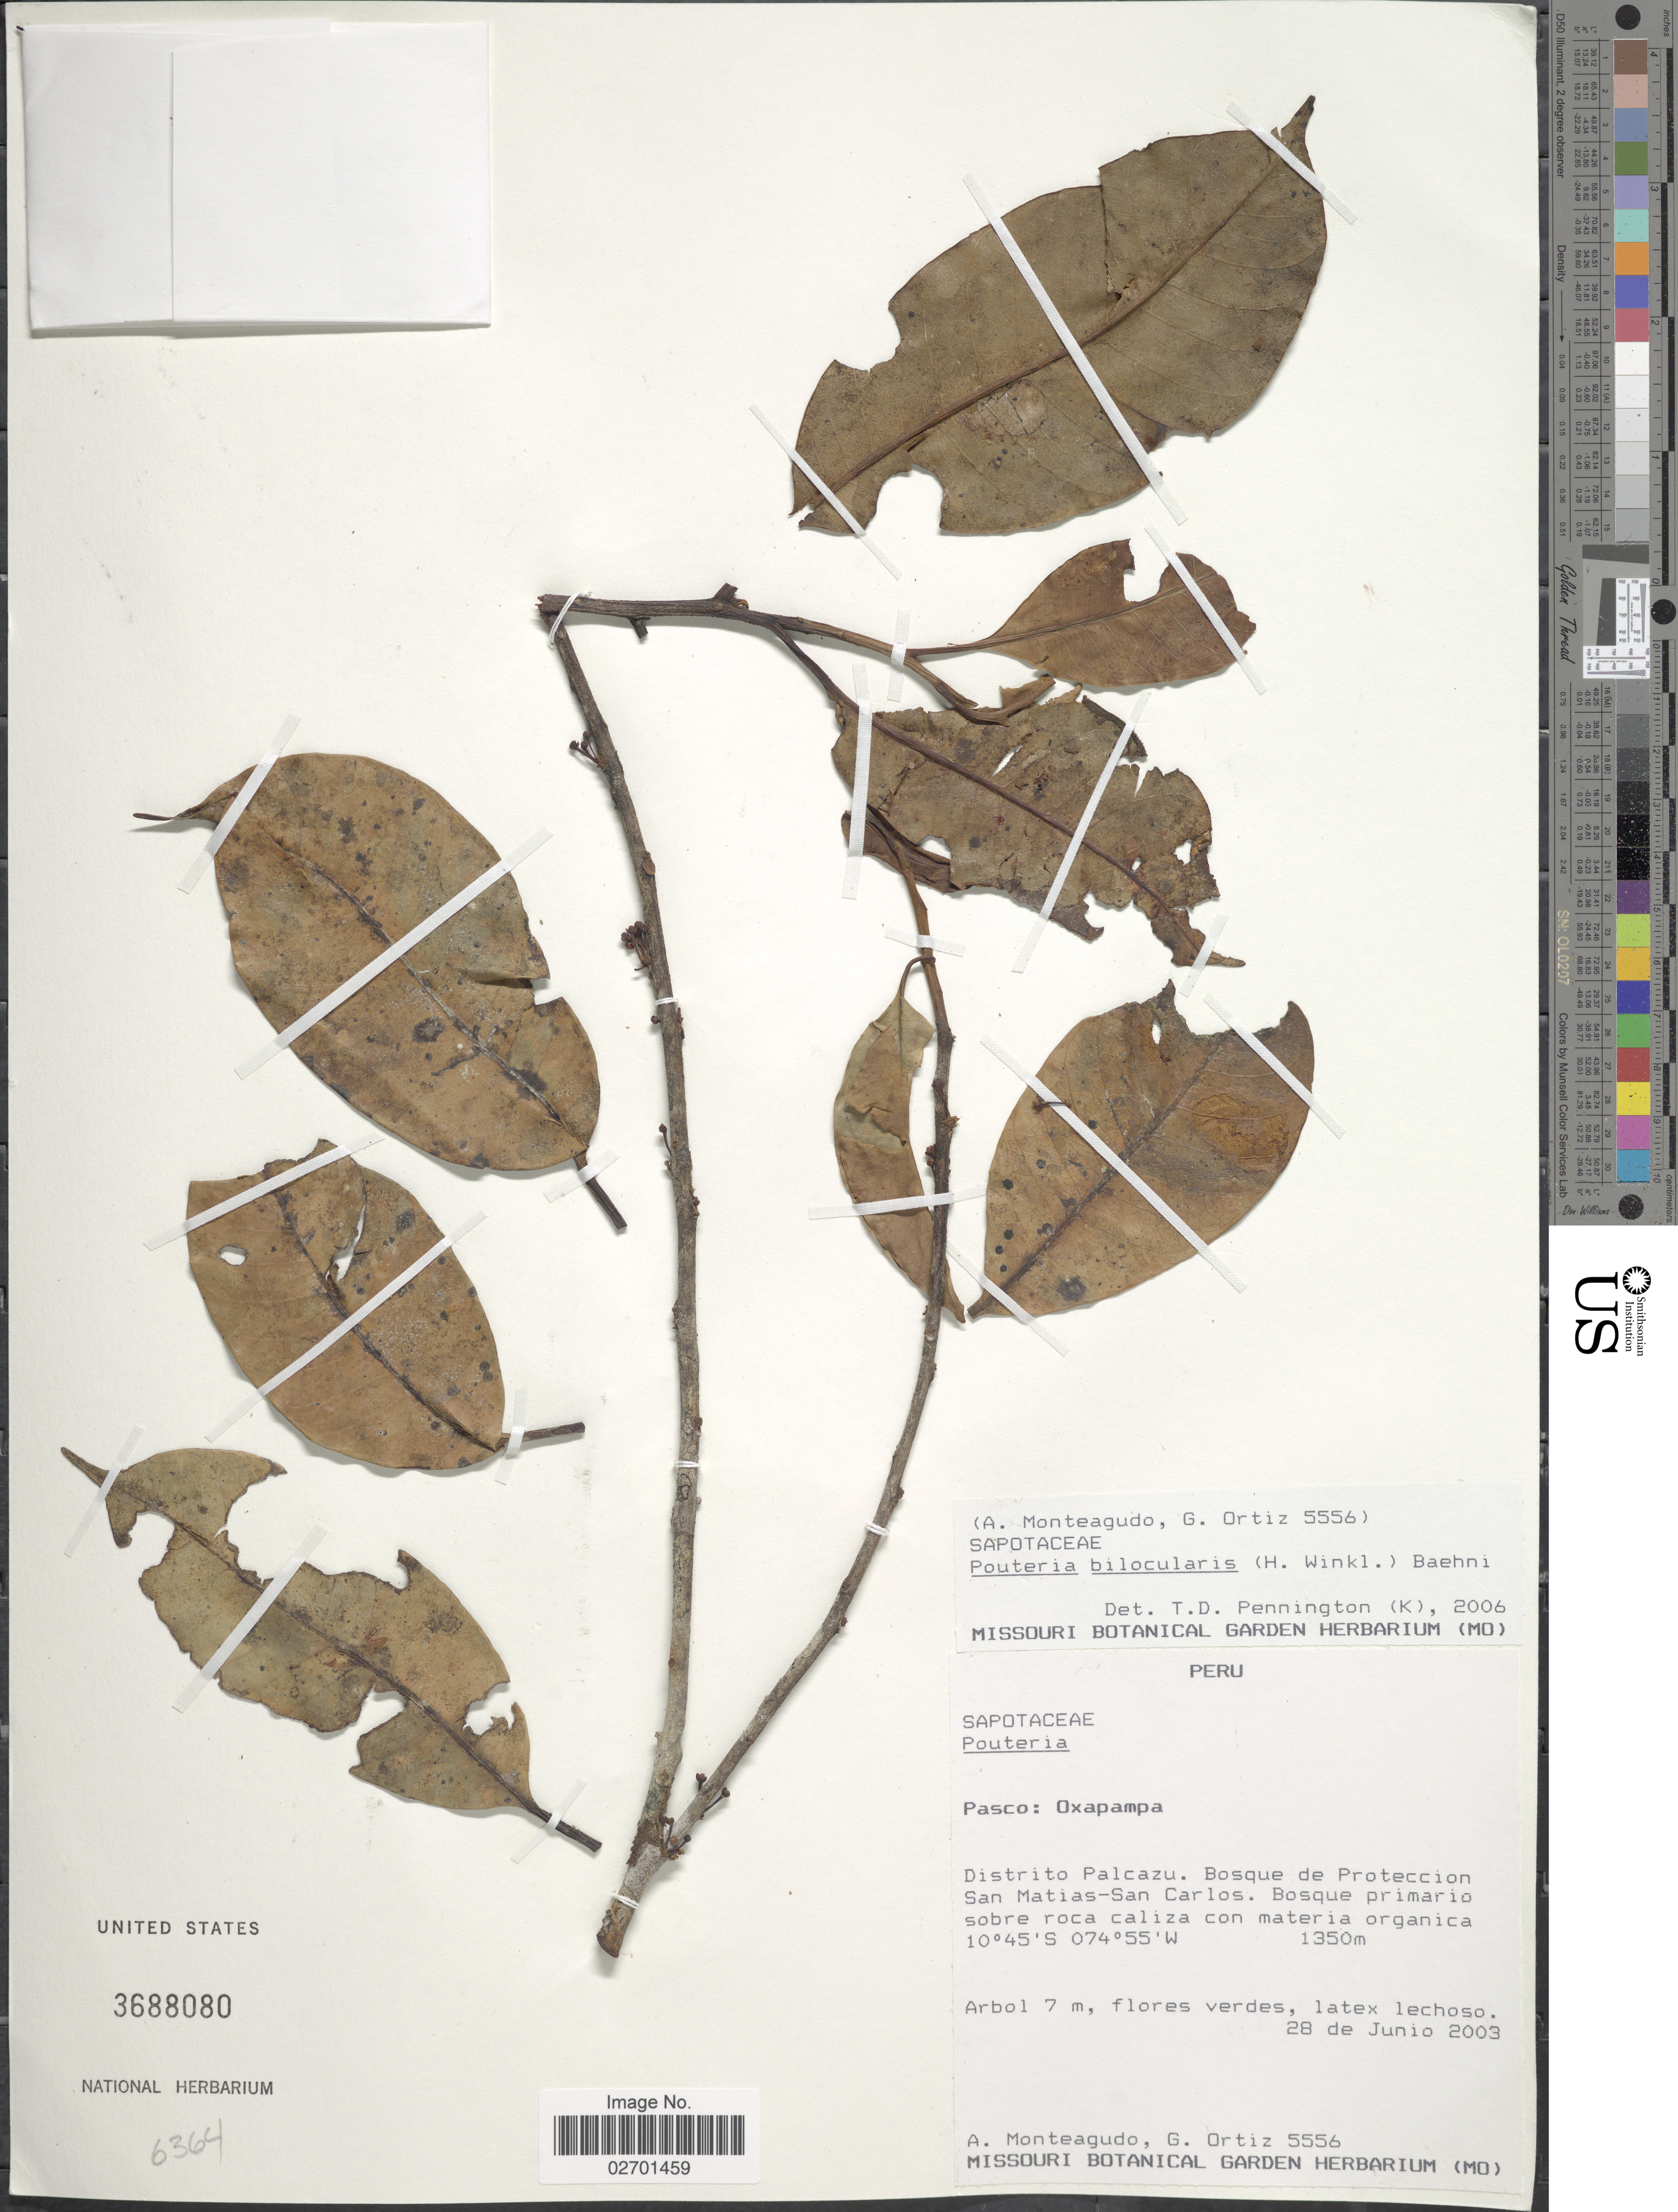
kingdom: Plantae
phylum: Tracheophyta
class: Magnoliopsida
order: Ericales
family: Sapotaceae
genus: Pouteria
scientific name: Pouteria bilocularis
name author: (H.J.P. Winkl.) Baehni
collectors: A. Monteagudo & G. Ortiz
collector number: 5556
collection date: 2003-06-28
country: Peru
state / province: Pasco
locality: Oxapampa, Distrito Palcazu, Bosque de Proteccion San Matias-San Carlos.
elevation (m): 1350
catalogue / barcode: US 3688080